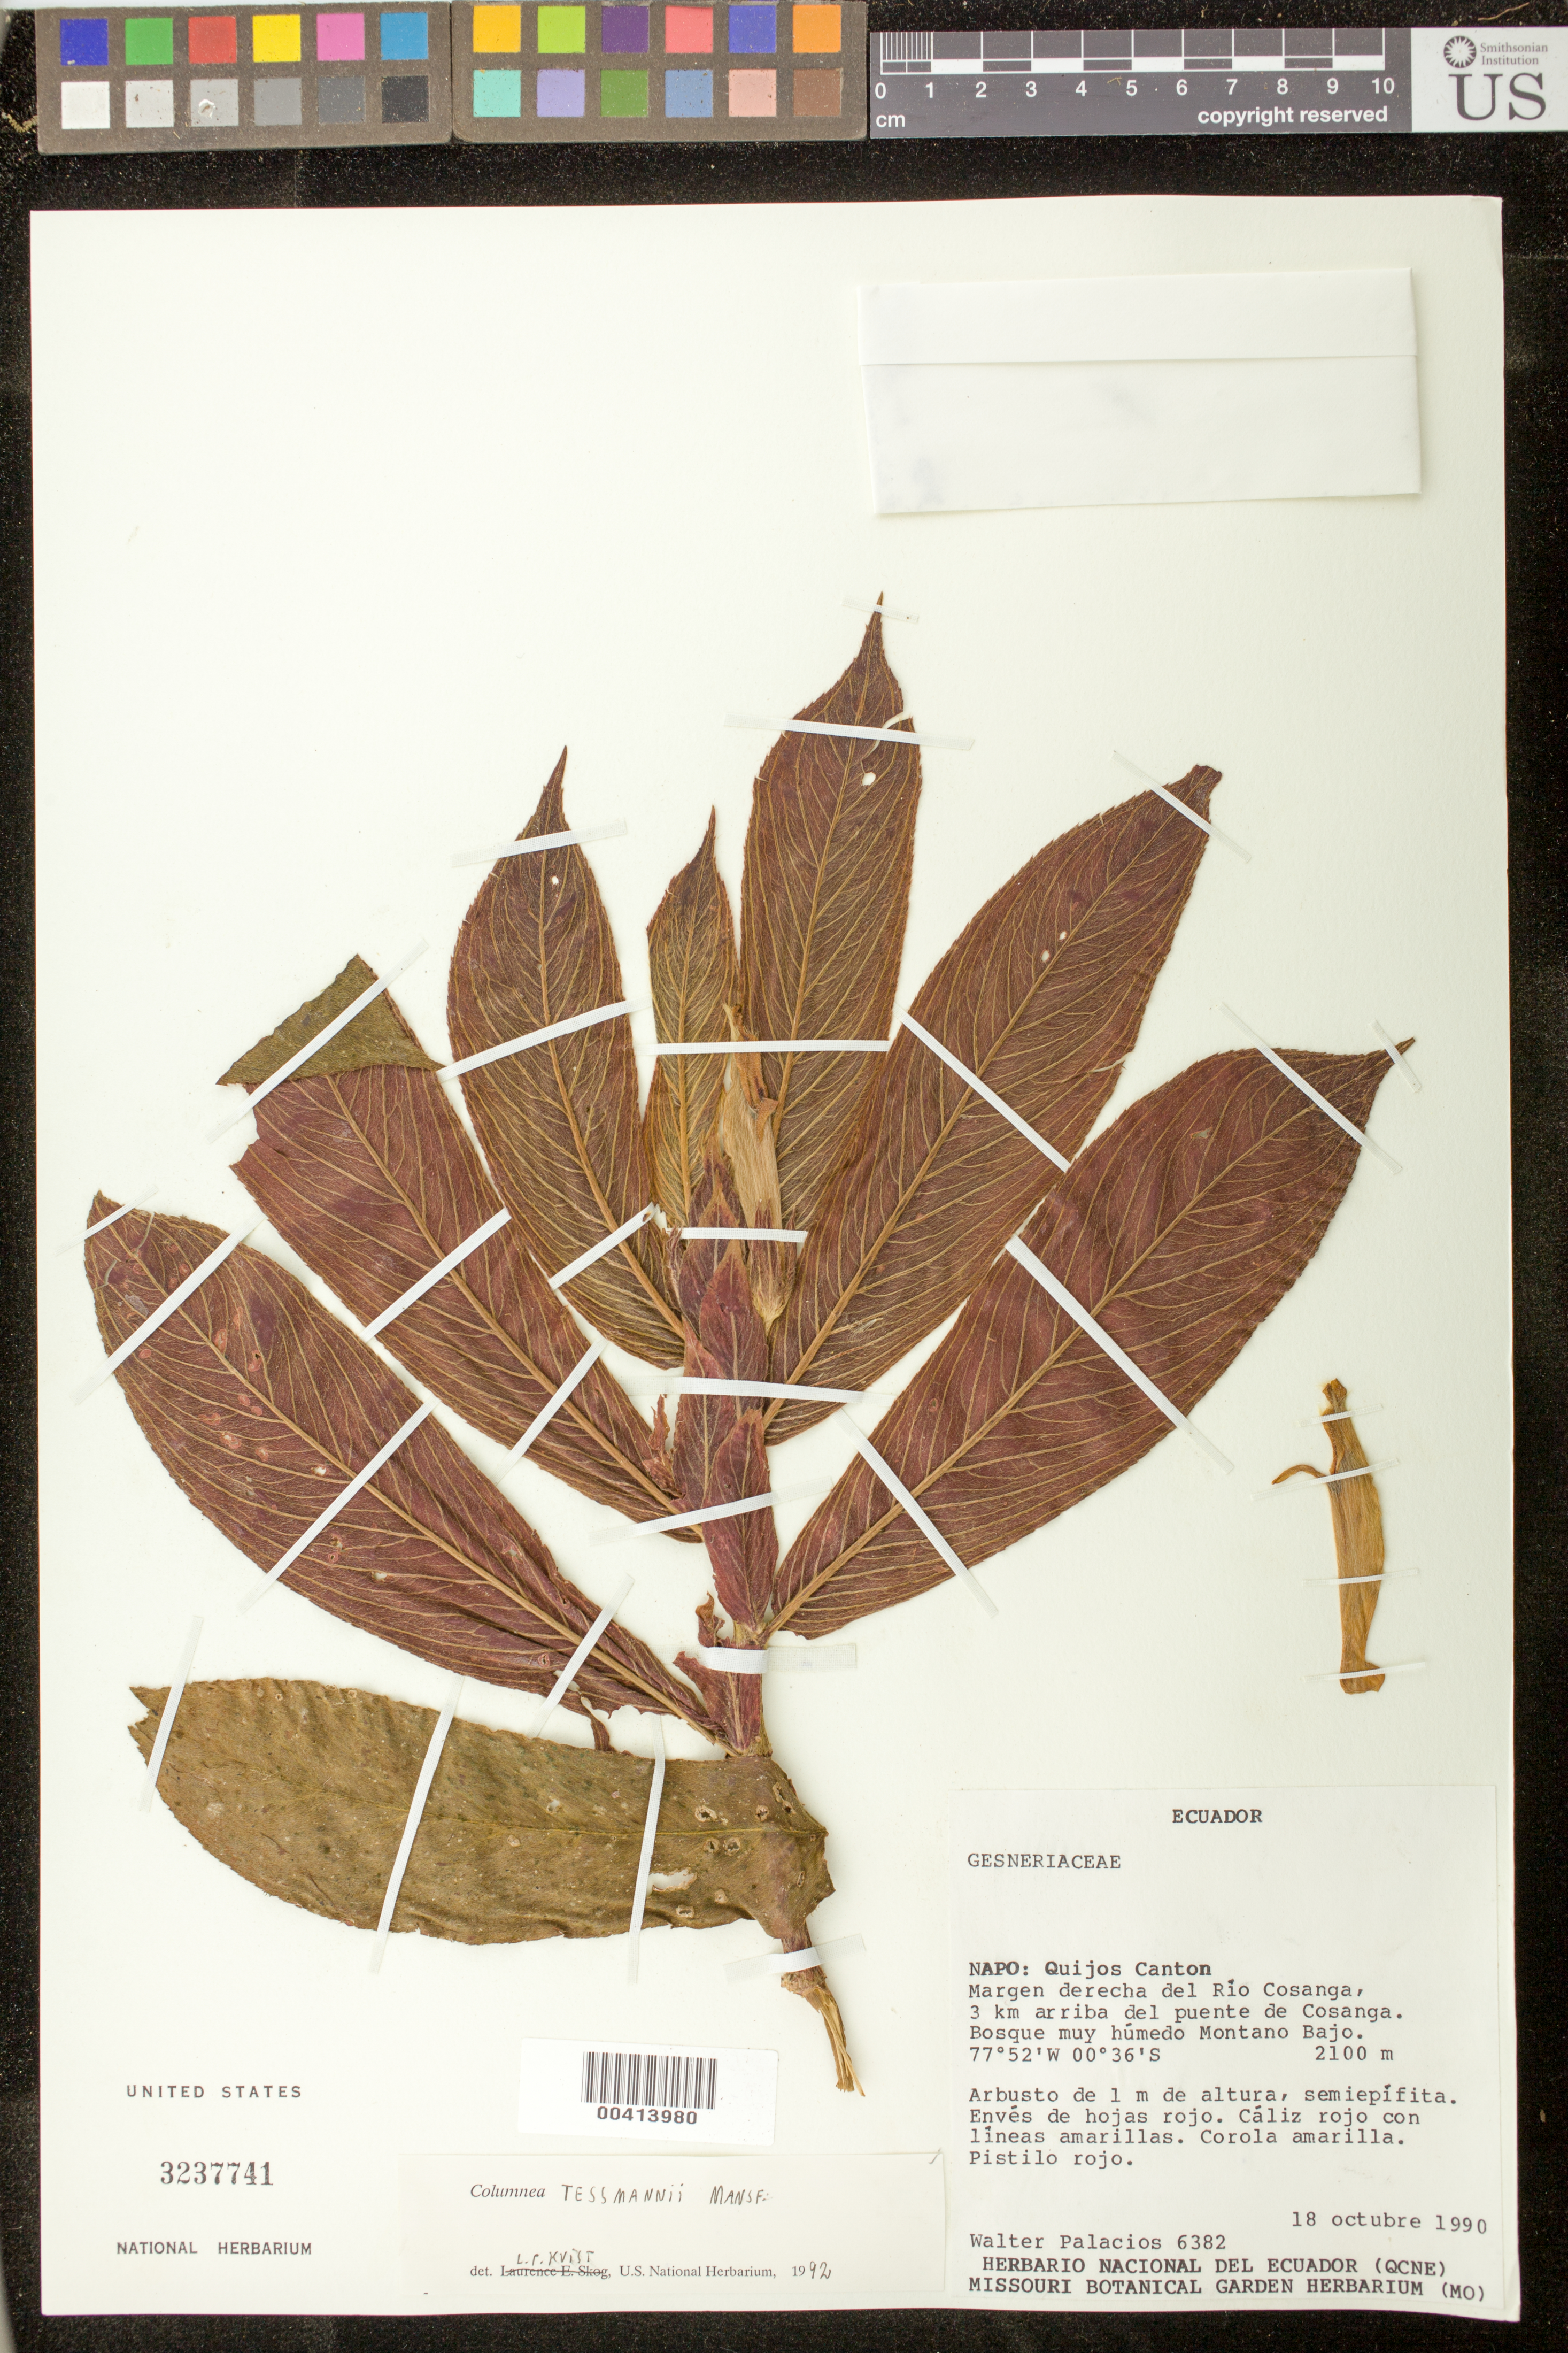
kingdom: Plantae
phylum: Tracheophyta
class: Magnoliopsida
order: Lamiales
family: Gesneriaceae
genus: Columnea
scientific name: Columnea tessmannii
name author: Mansf.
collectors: W. Palacios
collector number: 6382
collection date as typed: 18 Oct 1990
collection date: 1990-10-18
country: Ecuador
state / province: Napo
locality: Quijos Canton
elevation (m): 2100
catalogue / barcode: US 3237741